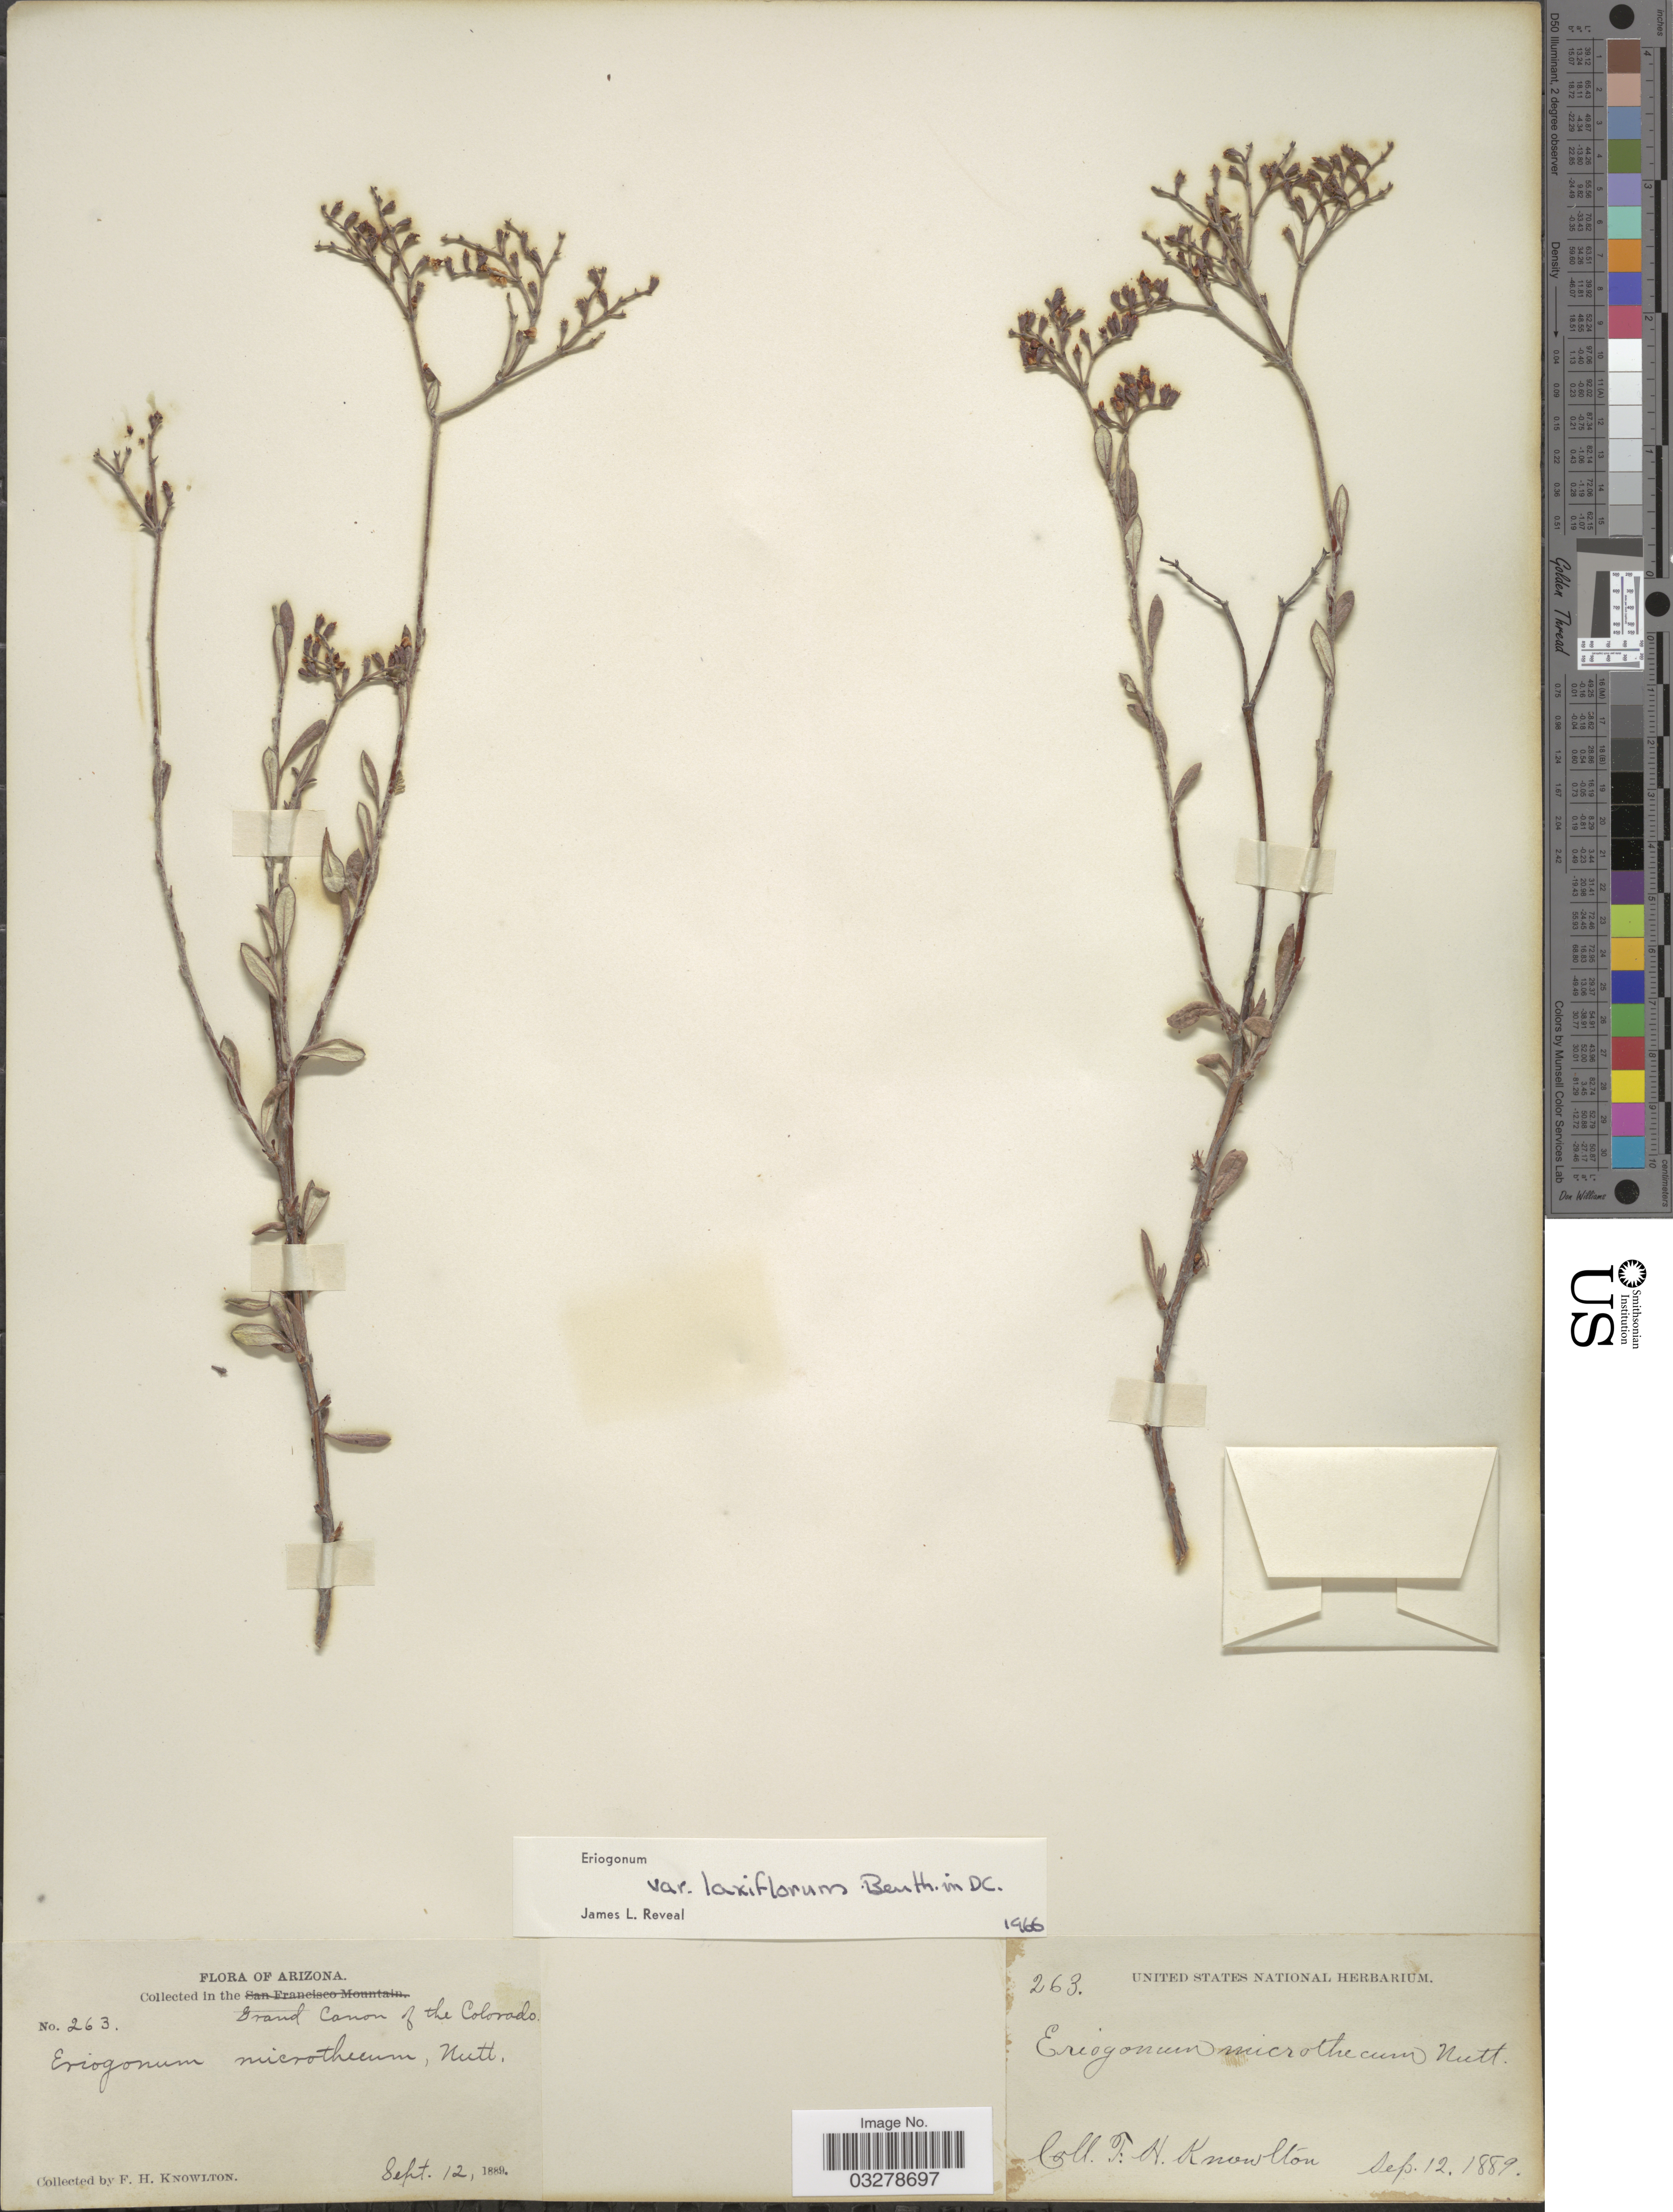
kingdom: Plantae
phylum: Tracheophyta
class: Magnoliopsida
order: Caryophyllales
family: Polygonaceae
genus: Eriogonum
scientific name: Eriogonum microtheca var. laxiflorum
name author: Hook.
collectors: F. H. Knowlton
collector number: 263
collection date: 1889-09-12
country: United States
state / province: Arizona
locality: Grand Canon of the Colorado.